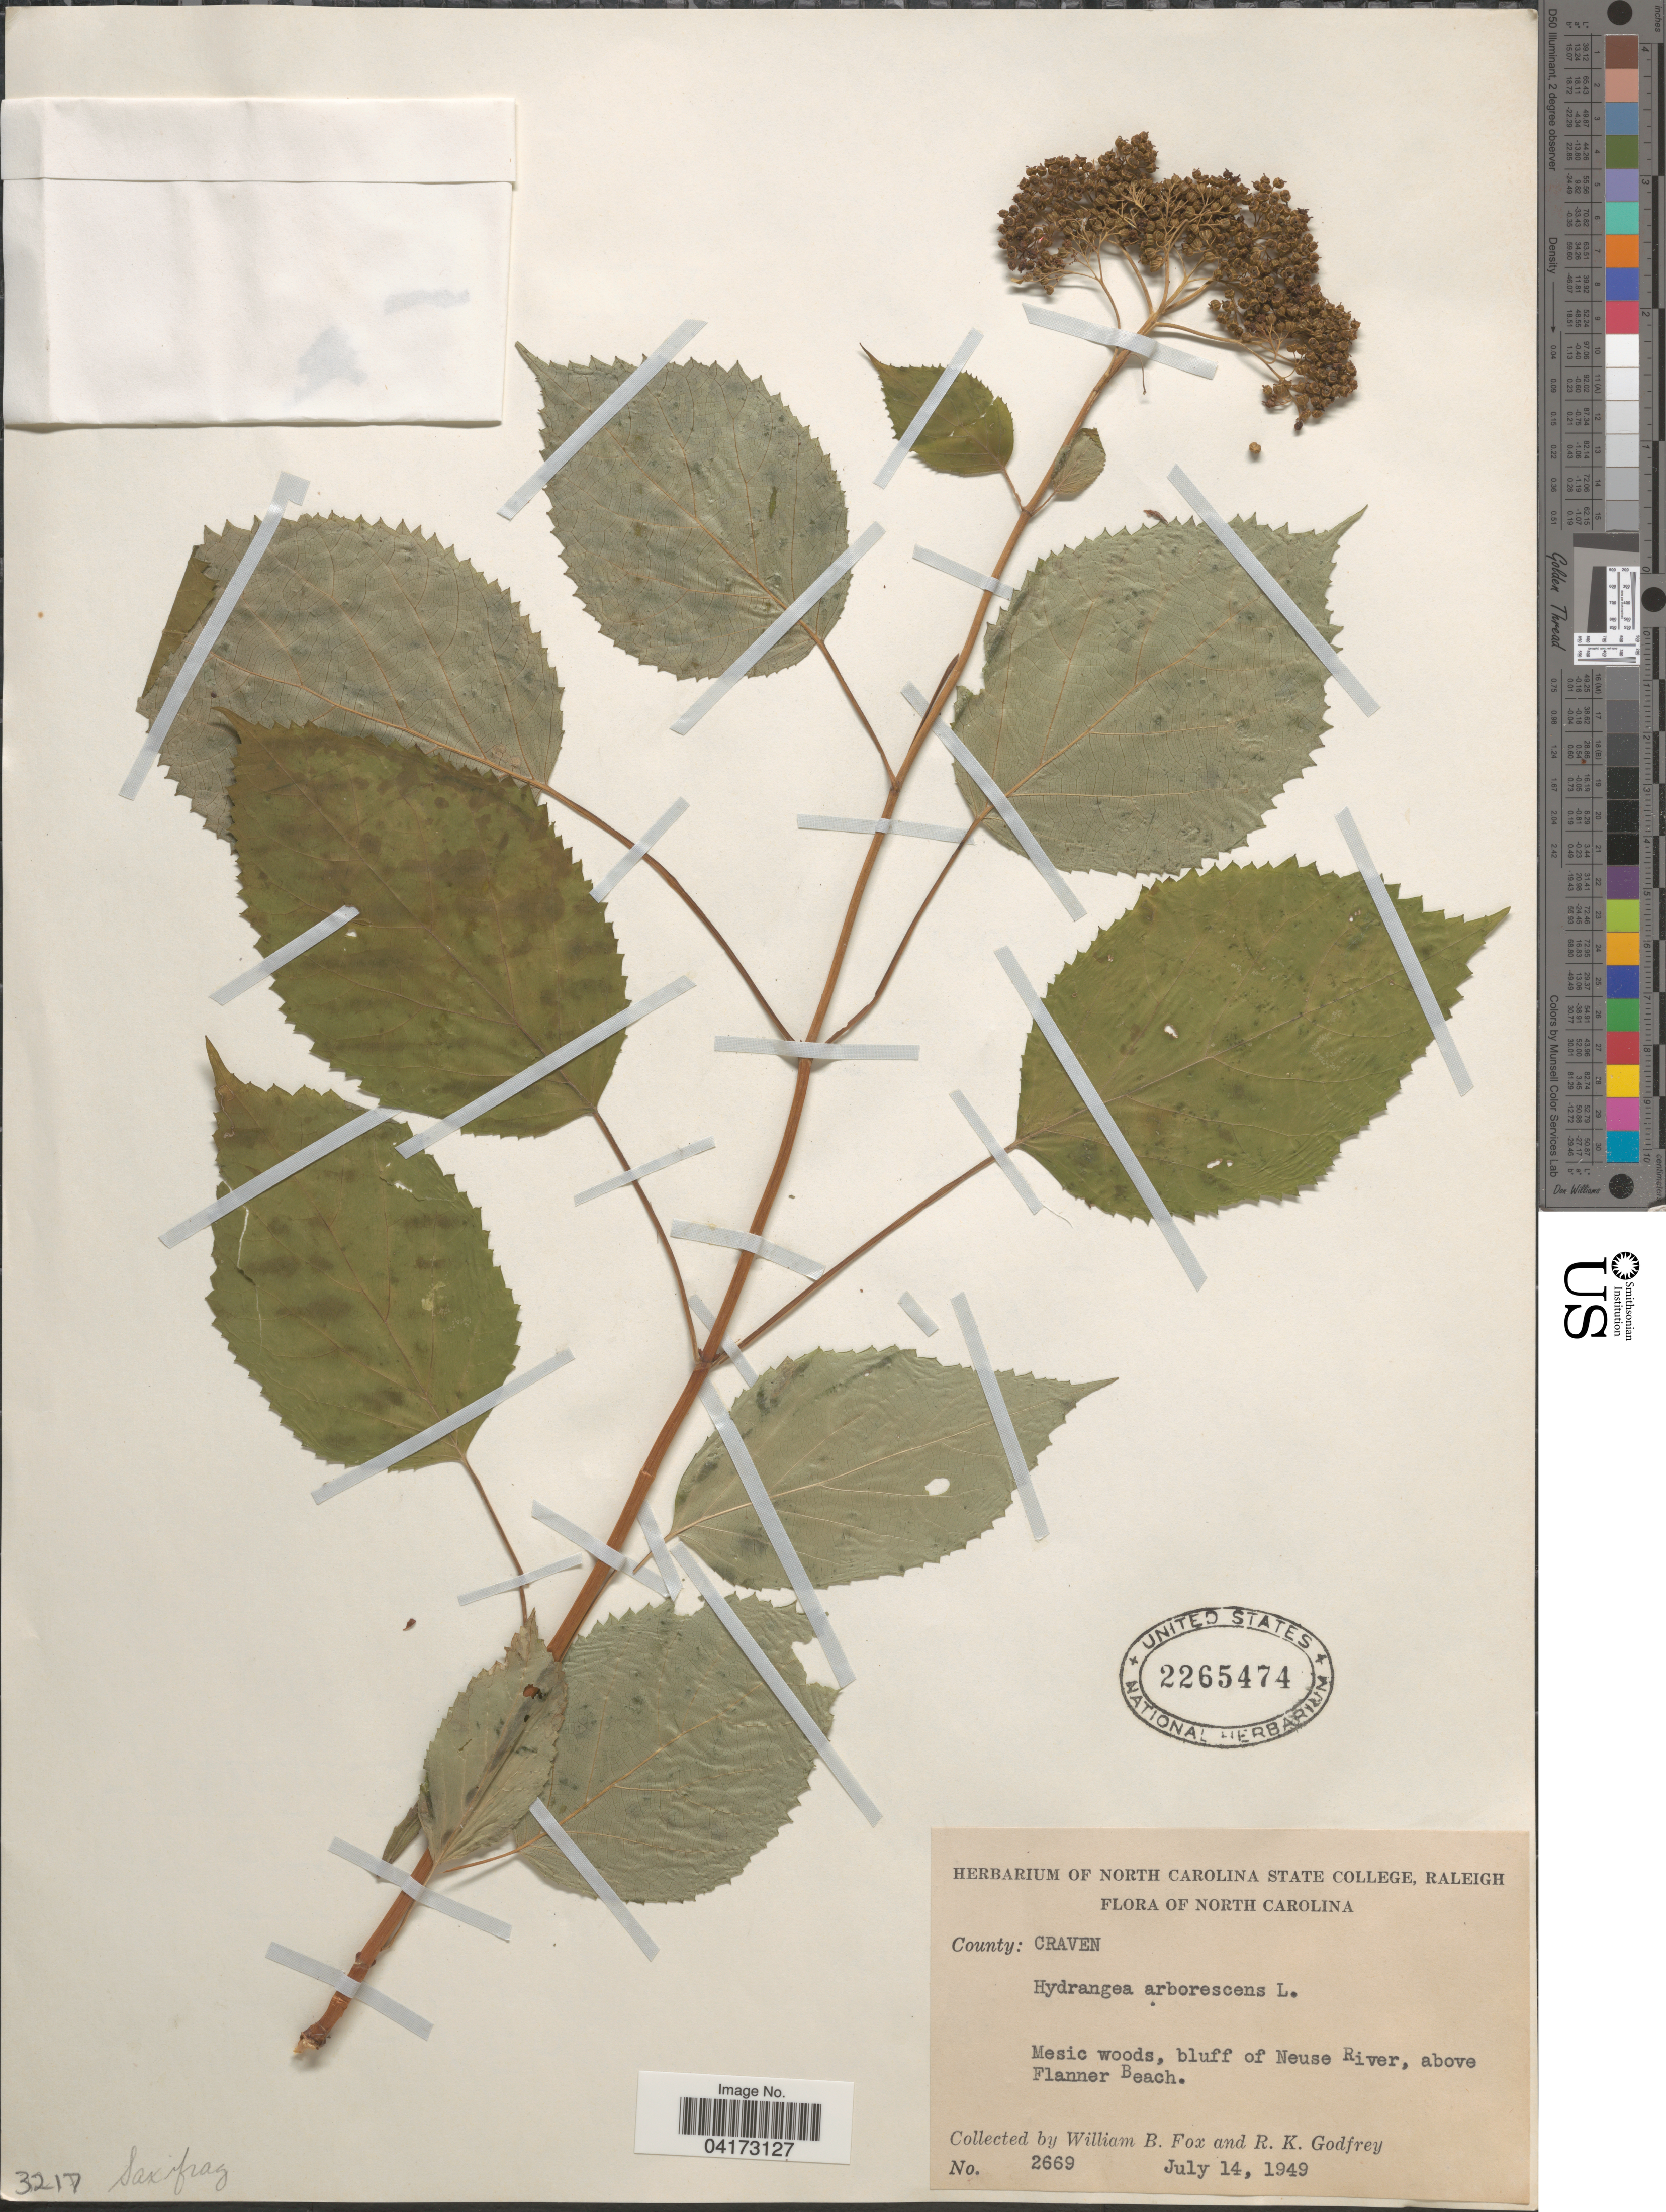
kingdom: Plantae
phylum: Tracheophyta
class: Magnoliopsida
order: Cornales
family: Hydrangeaceae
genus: Hydrangea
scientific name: Hydrangea arborescens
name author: L.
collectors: W. B. Fox & R. K. Godfrey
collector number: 2669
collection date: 1949-07-14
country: United States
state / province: North Carolina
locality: County: Craven. Bluff of Neuse River, above Flanner Beach.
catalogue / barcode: US 2265474